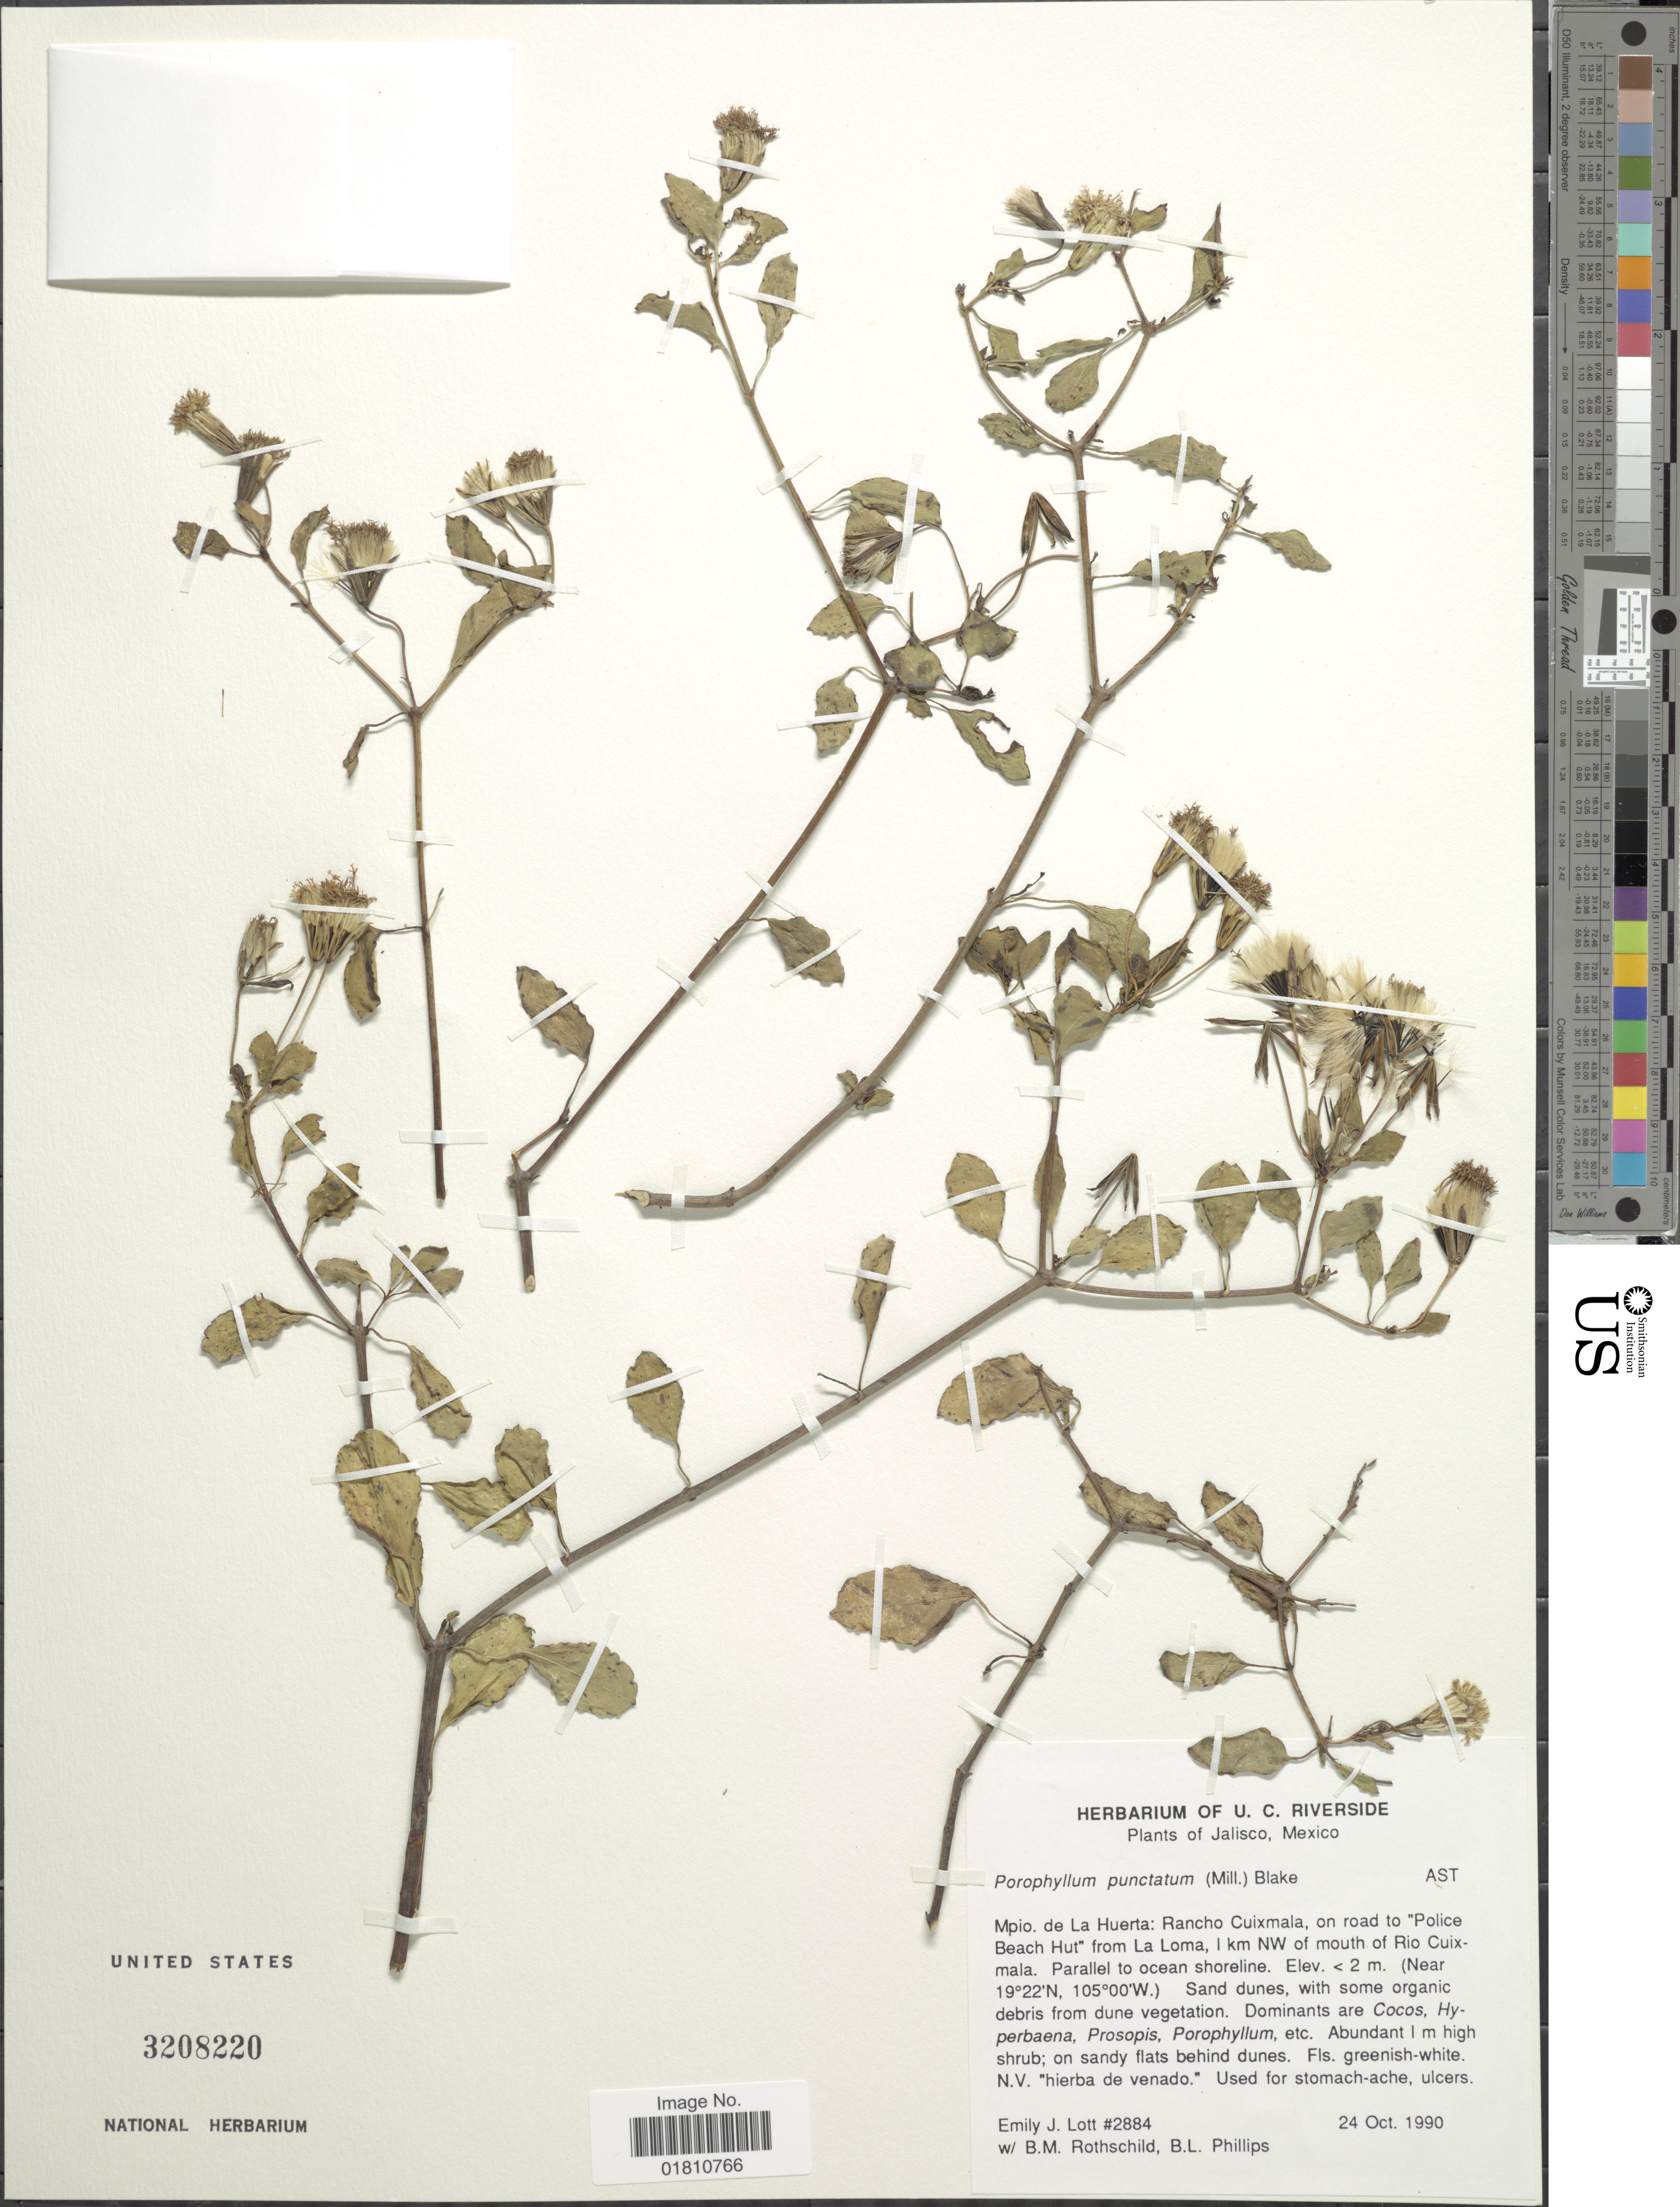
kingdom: Plantae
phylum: Tracheophyta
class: Magnoliopsida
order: Asterales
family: Asteraceae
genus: Porophyllum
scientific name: Porophyllum punctatum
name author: (Mill.) S.F. Blake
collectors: E. J. Lott, B. Rothschild & B. L. Phillips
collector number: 2884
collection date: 1990-10-24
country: Mexico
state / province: Jalisco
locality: Mpio. de La Huerta: Rancho Cuixmala, on road to "Police Beach Hut"from La Loma, 1 km NW of mouth of Rio Cuixmala, parallel to ocean shoreline.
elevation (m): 2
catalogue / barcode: US 3208220